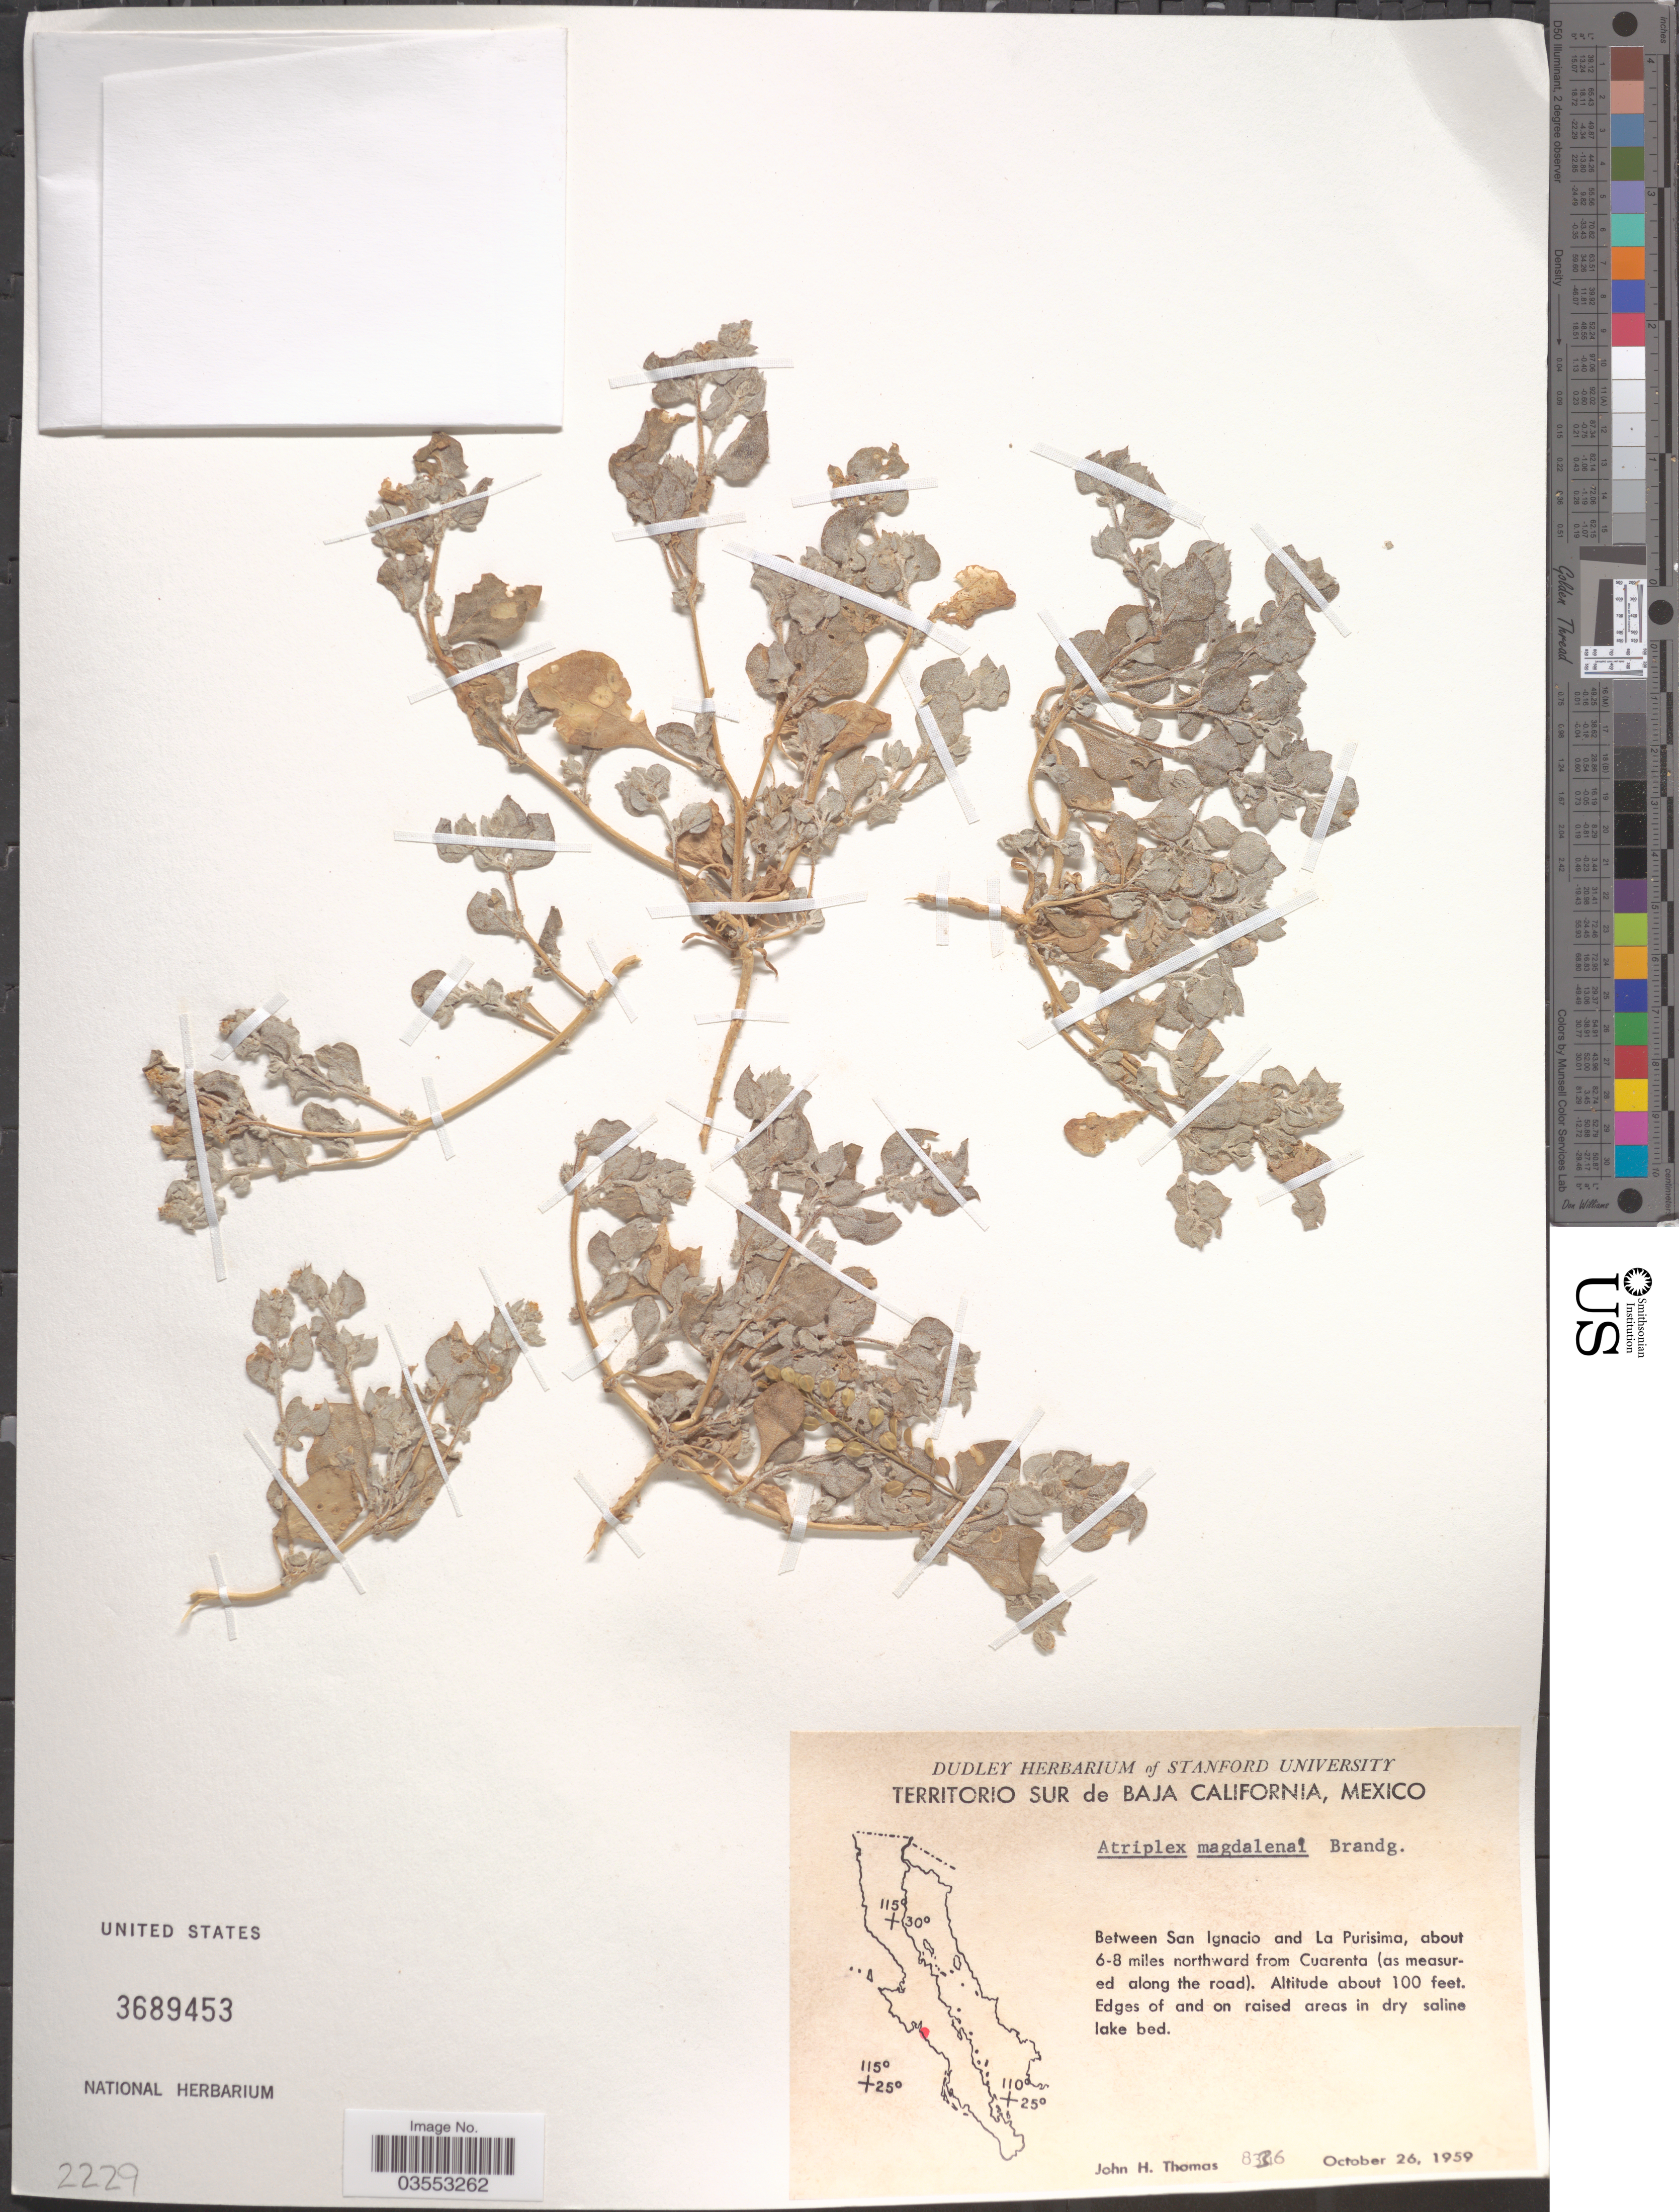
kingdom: Plantae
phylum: Tracheophyta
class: Magnoliopsida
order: Caryophyllales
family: Amaranthaceae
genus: Atriplex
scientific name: Atriplex canescens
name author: (Pursh) Nutt.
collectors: J. H. Thomas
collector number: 8336*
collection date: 1959-10-26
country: Mexico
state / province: Baja California Sur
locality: Between San Ignacio and La Purisima, about 6-8 miles northward from Cuarenta (as measured along the road).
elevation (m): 30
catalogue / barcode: US 3689453